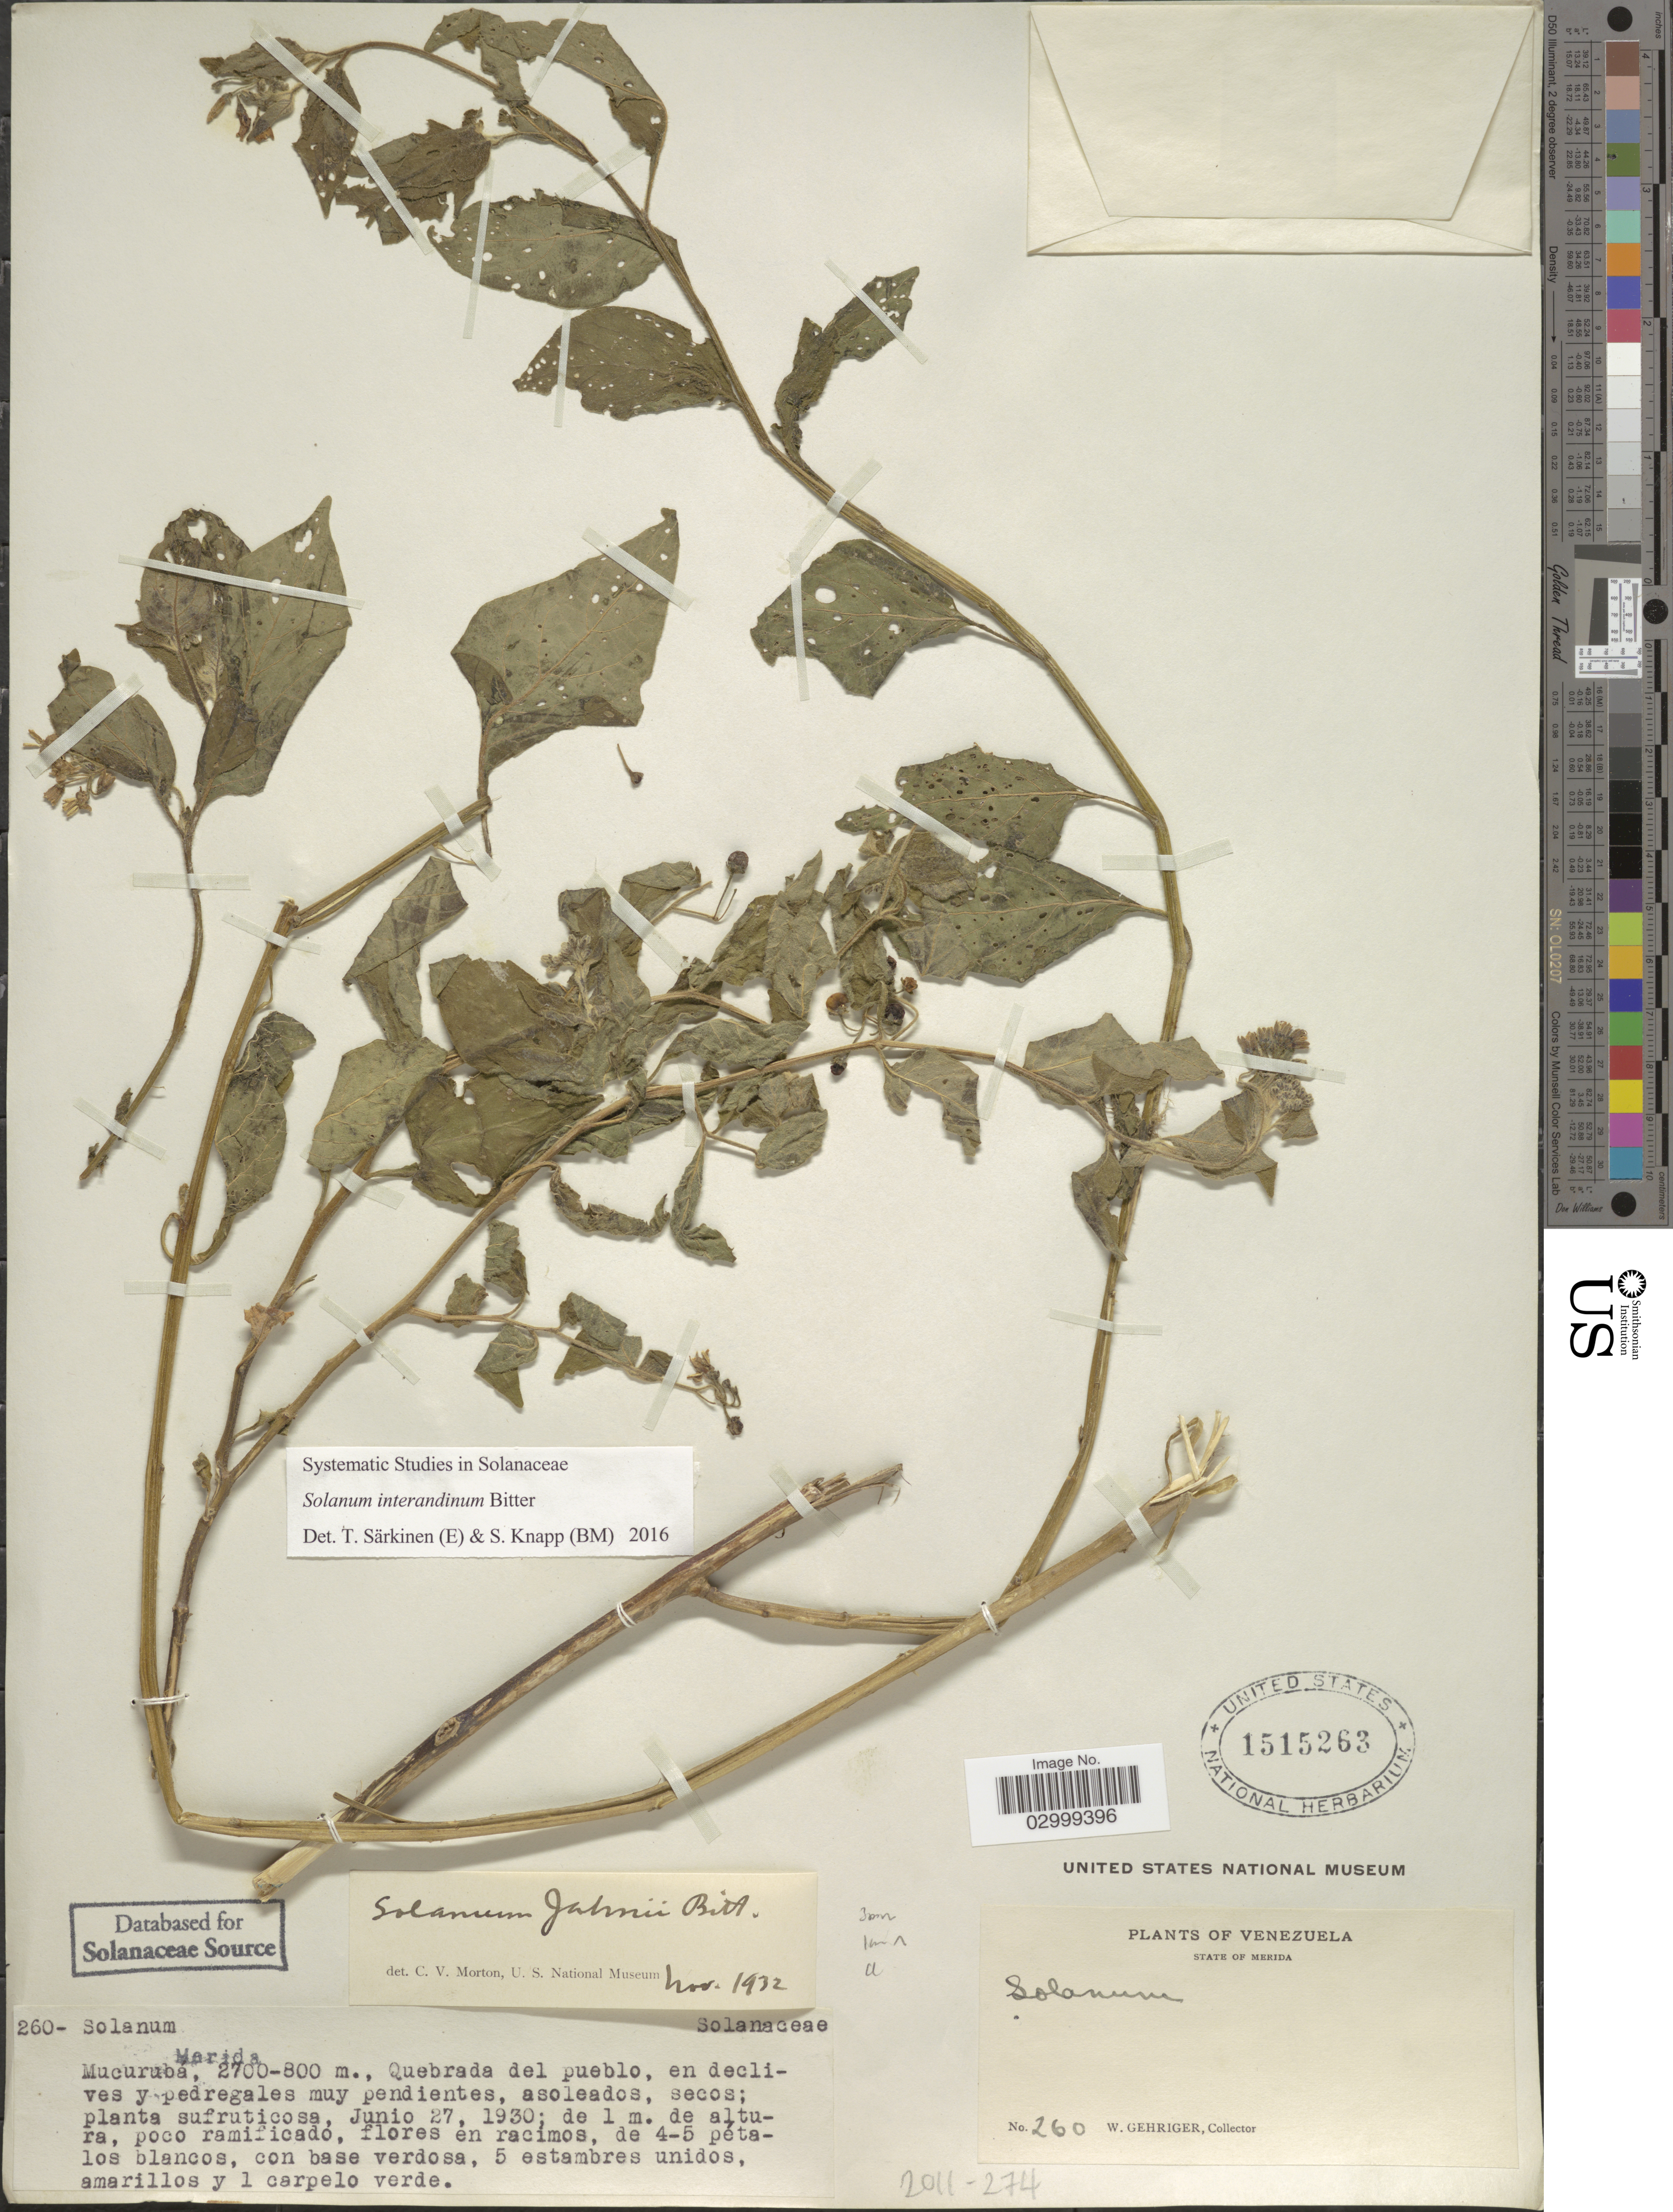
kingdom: Plantae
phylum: Tracheophyta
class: Magnoliopsida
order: Solanales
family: Solanaceae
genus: Solanum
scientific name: Solanum interandinum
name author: Bitter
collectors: W. Gehriger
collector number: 260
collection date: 1930-06-27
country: Venezuela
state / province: Mérida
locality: Mucuruba, Quebrada del pueblo.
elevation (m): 800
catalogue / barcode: US 1515263